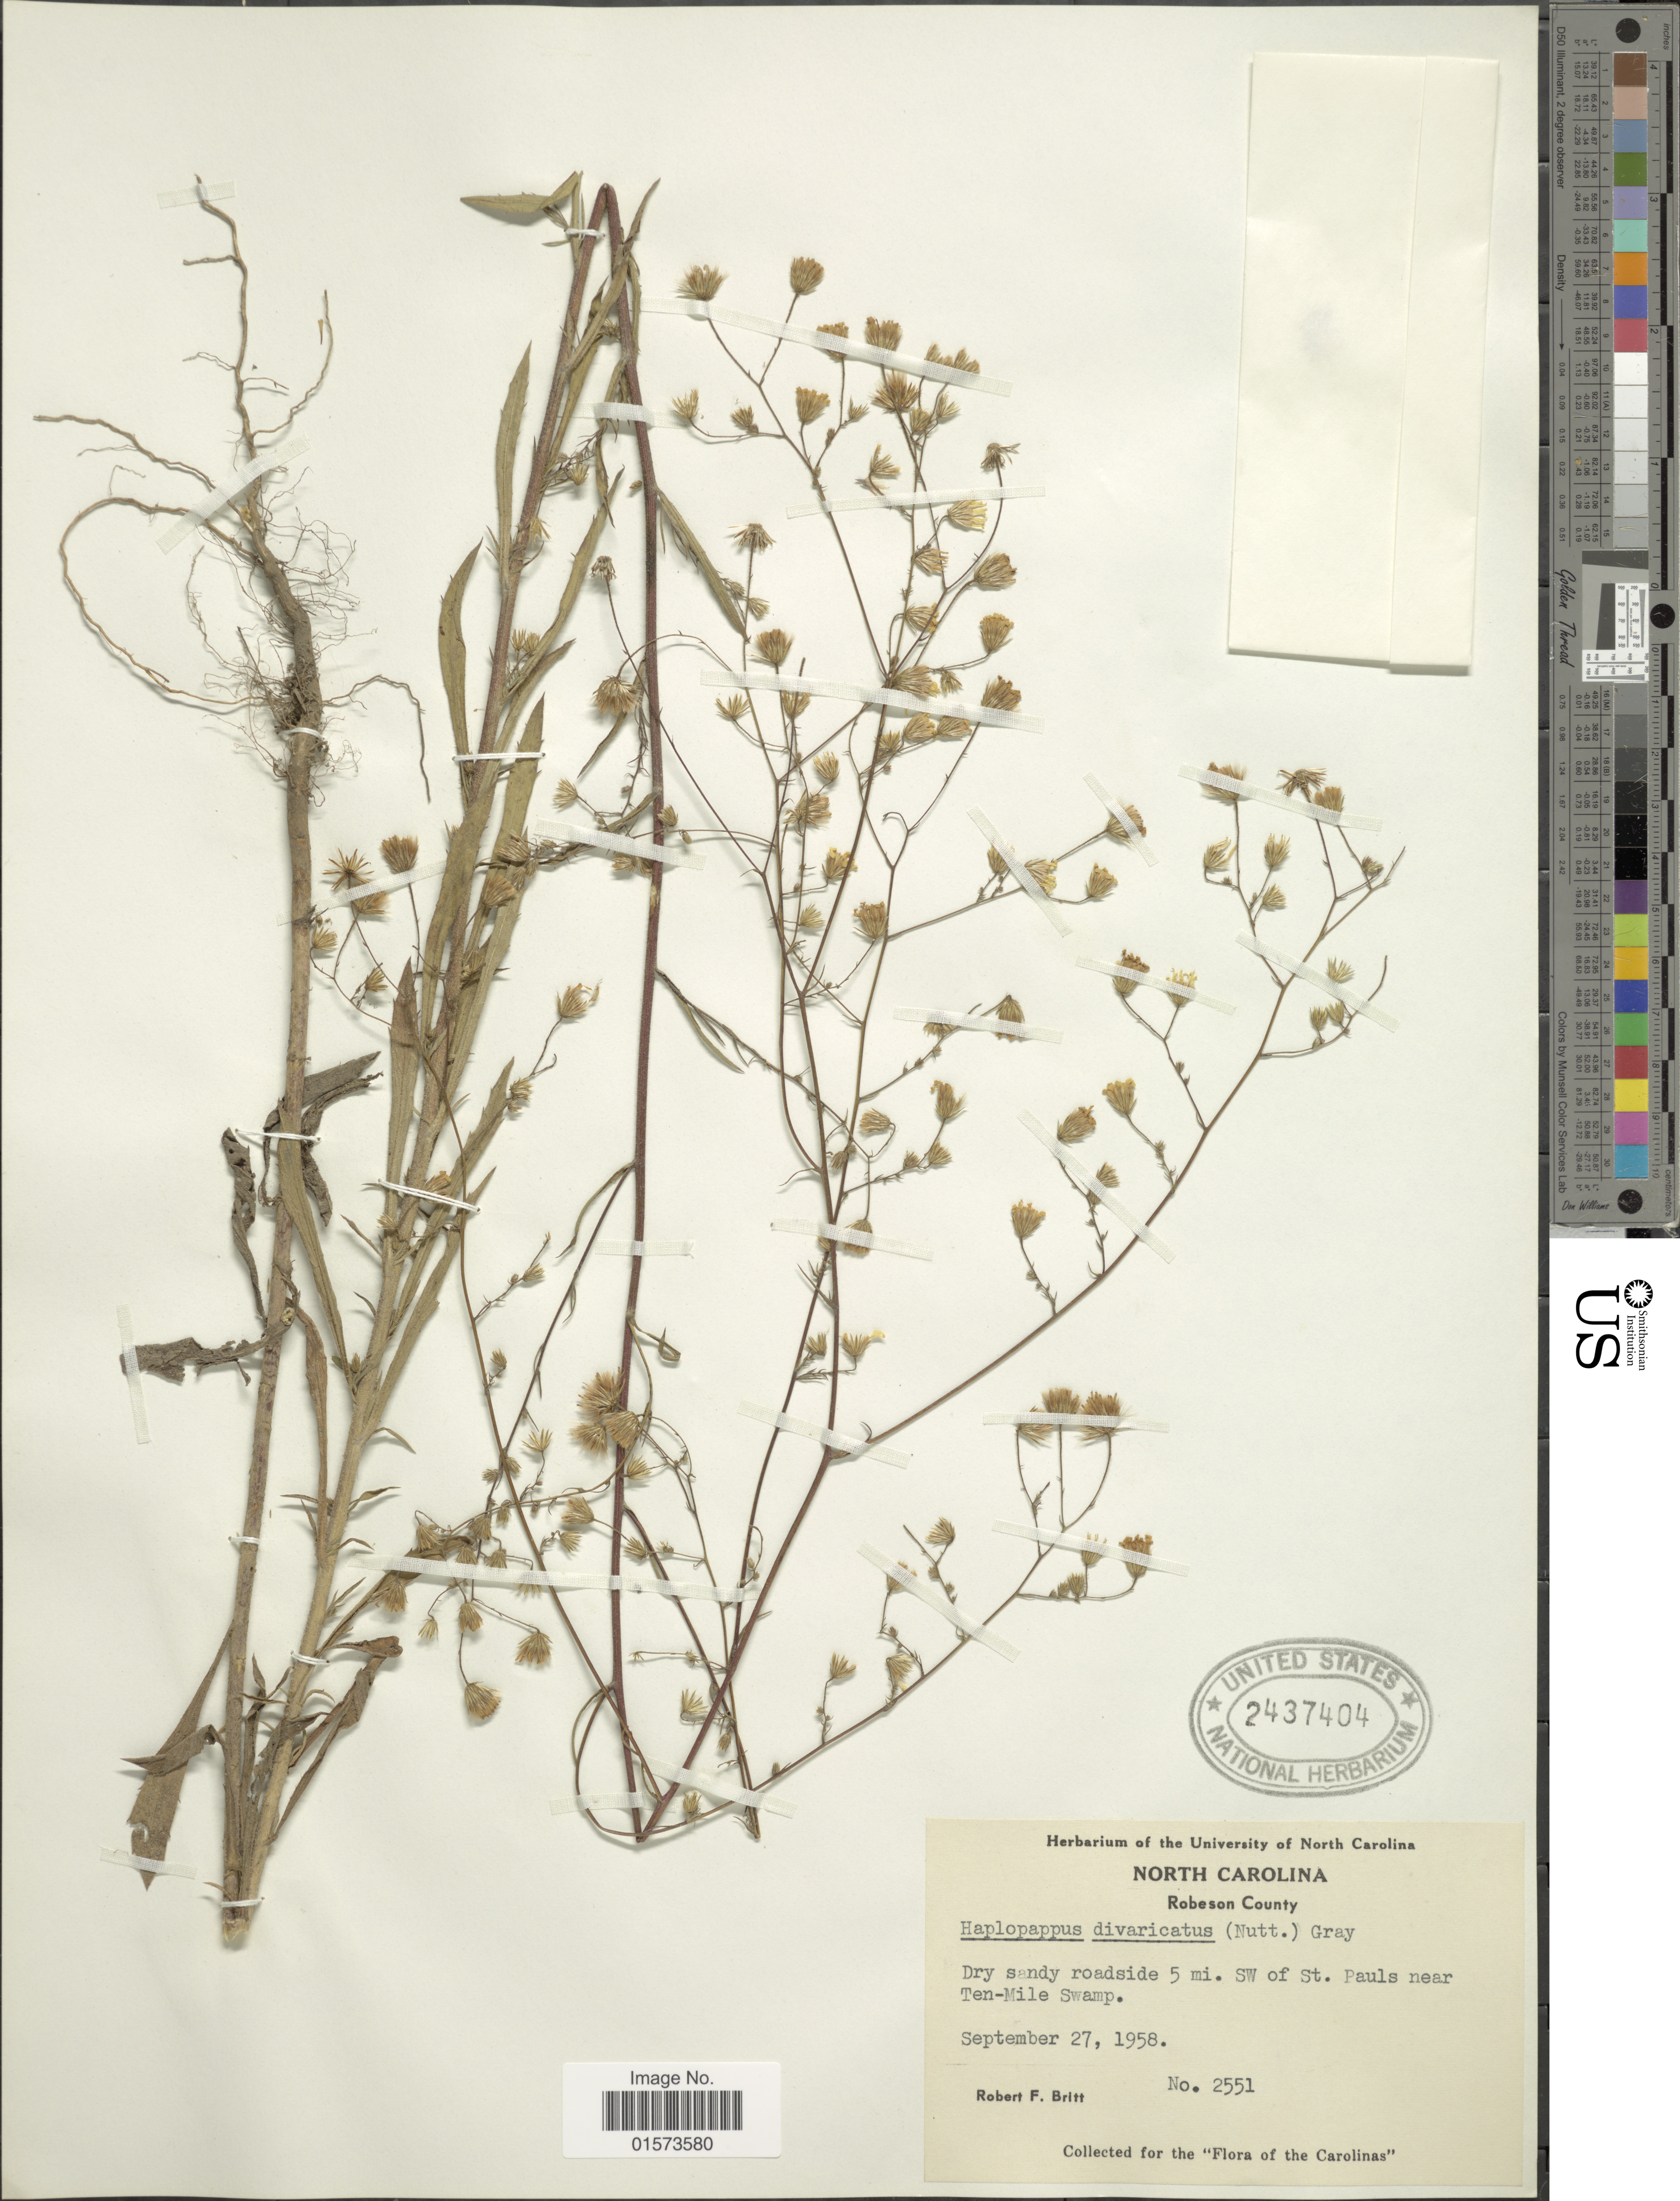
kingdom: Plantae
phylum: Tracheophyta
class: Magnoliopsida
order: Asterales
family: Asteraceae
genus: Croptilon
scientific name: Croptilon divaricatum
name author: (Nutt.) Raf.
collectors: R. Britt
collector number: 2551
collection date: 1958-09-27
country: United States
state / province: North Carolina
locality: Robeson County, dry sandy roadside 5 mi. SW of St. Pauls near Ten-Mile Swamp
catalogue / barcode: US 2437404